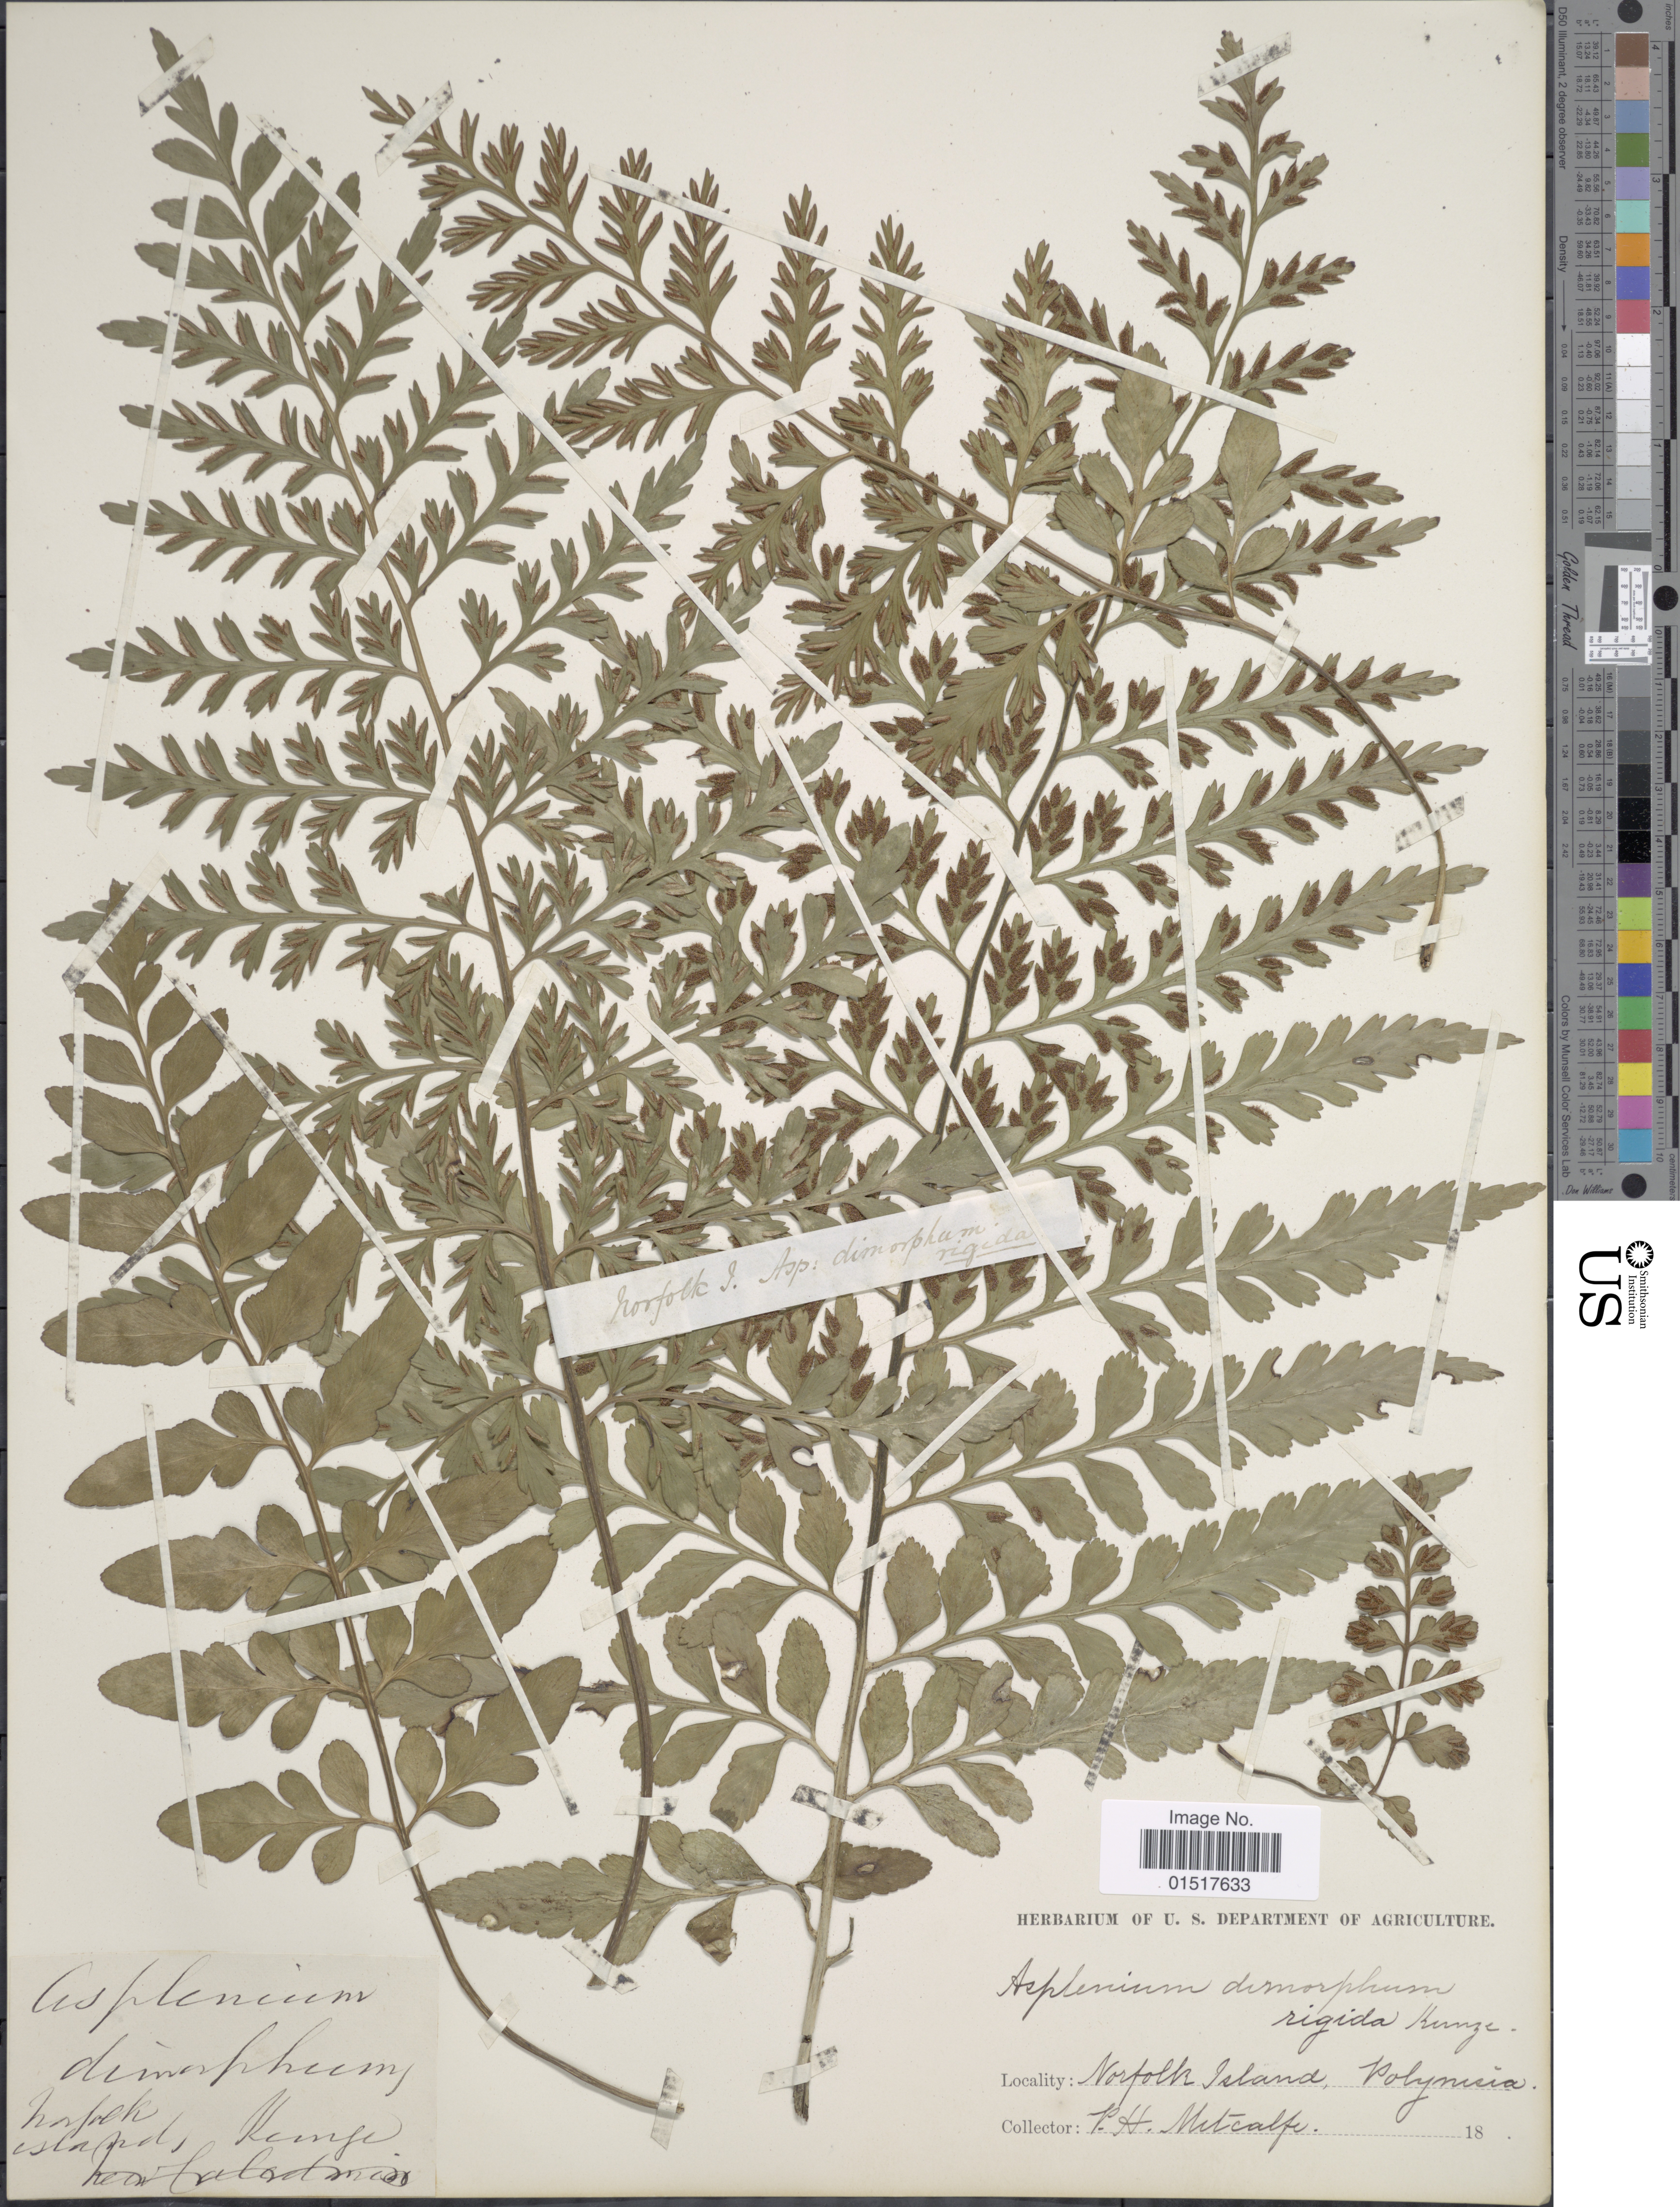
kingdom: Plantae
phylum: Tracheophyta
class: Polypodiopsida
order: Polypodiales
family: Aspleniaceae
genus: Asplenium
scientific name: Asplenium difforme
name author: R. Br.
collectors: P. Metcalfe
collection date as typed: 18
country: Australia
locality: Norfolk Island. Polynesia.